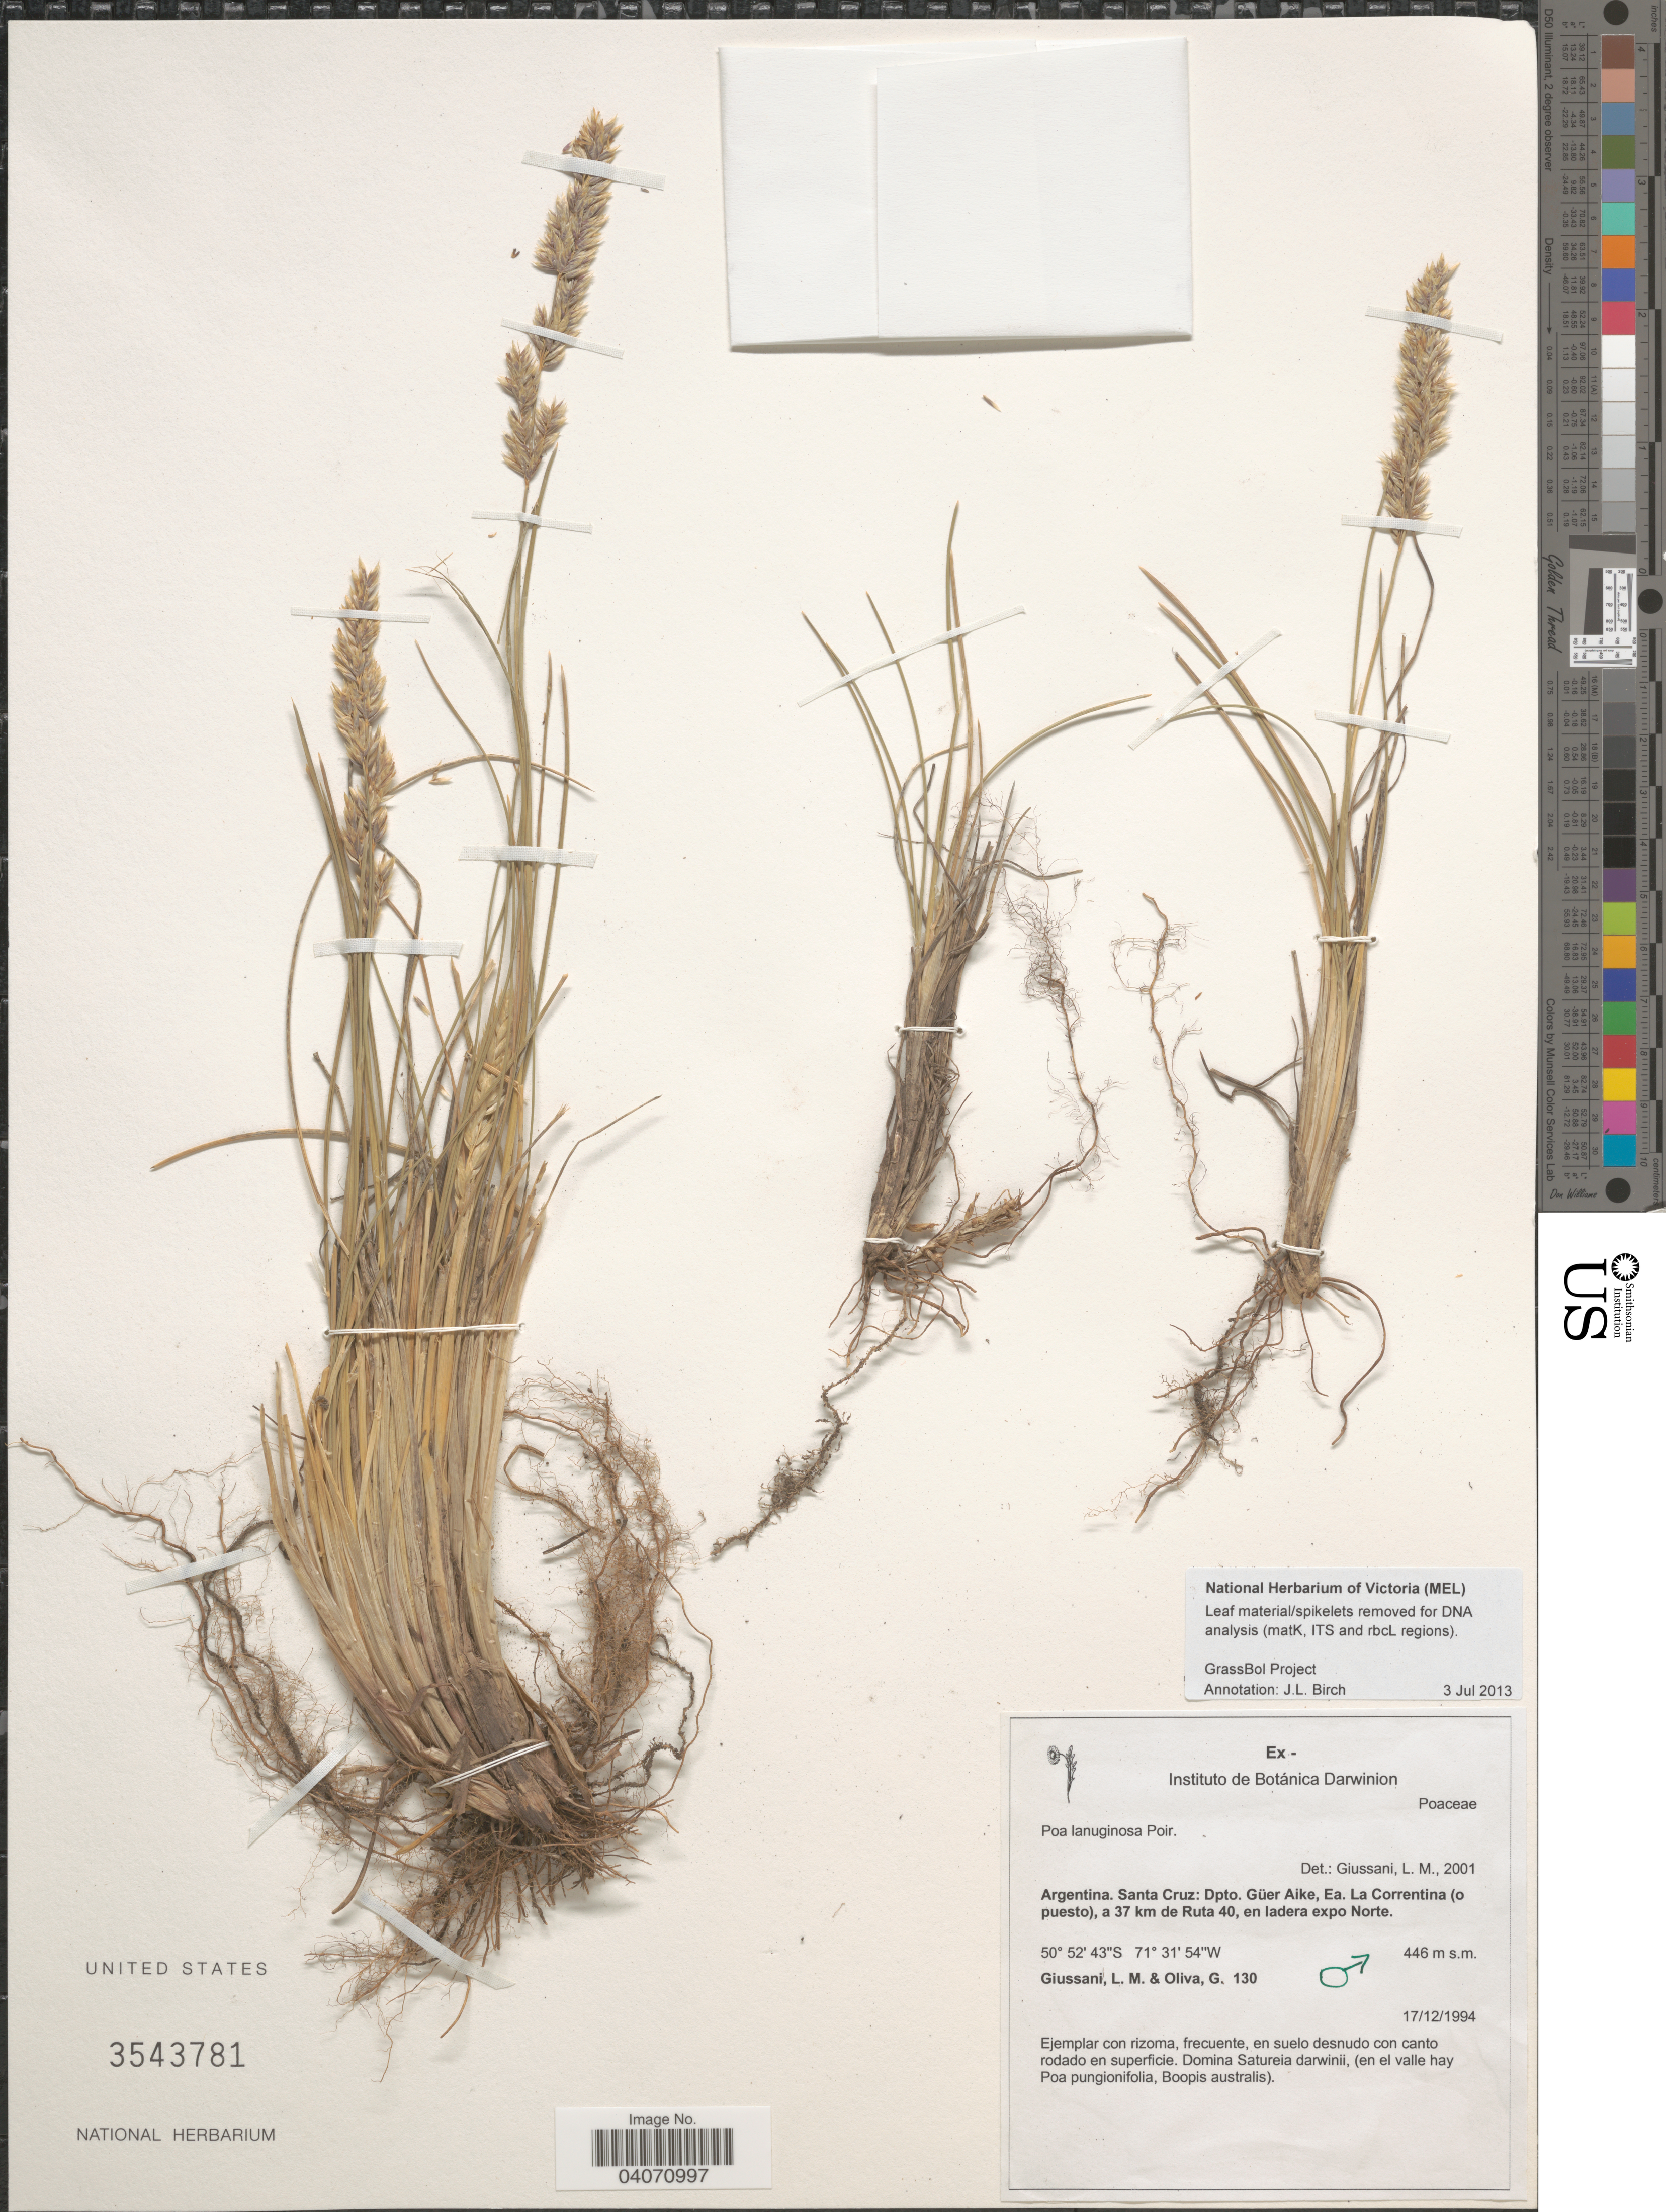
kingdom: Plantae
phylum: Tracheophyta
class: Liliopsida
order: Poales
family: Poaceae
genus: Poa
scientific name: Poa lanuginosa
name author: Poir.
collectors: L. Giussani & G. Oliva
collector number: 130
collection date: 1994-12-17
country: Argentina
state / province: Santa Cruz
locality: Dpto. Güer Aike, Ea. La Correntina (o puesto), a 37 km de Ruta 40, en ladera expo Norte.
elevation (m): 446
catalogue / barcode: US 3543781